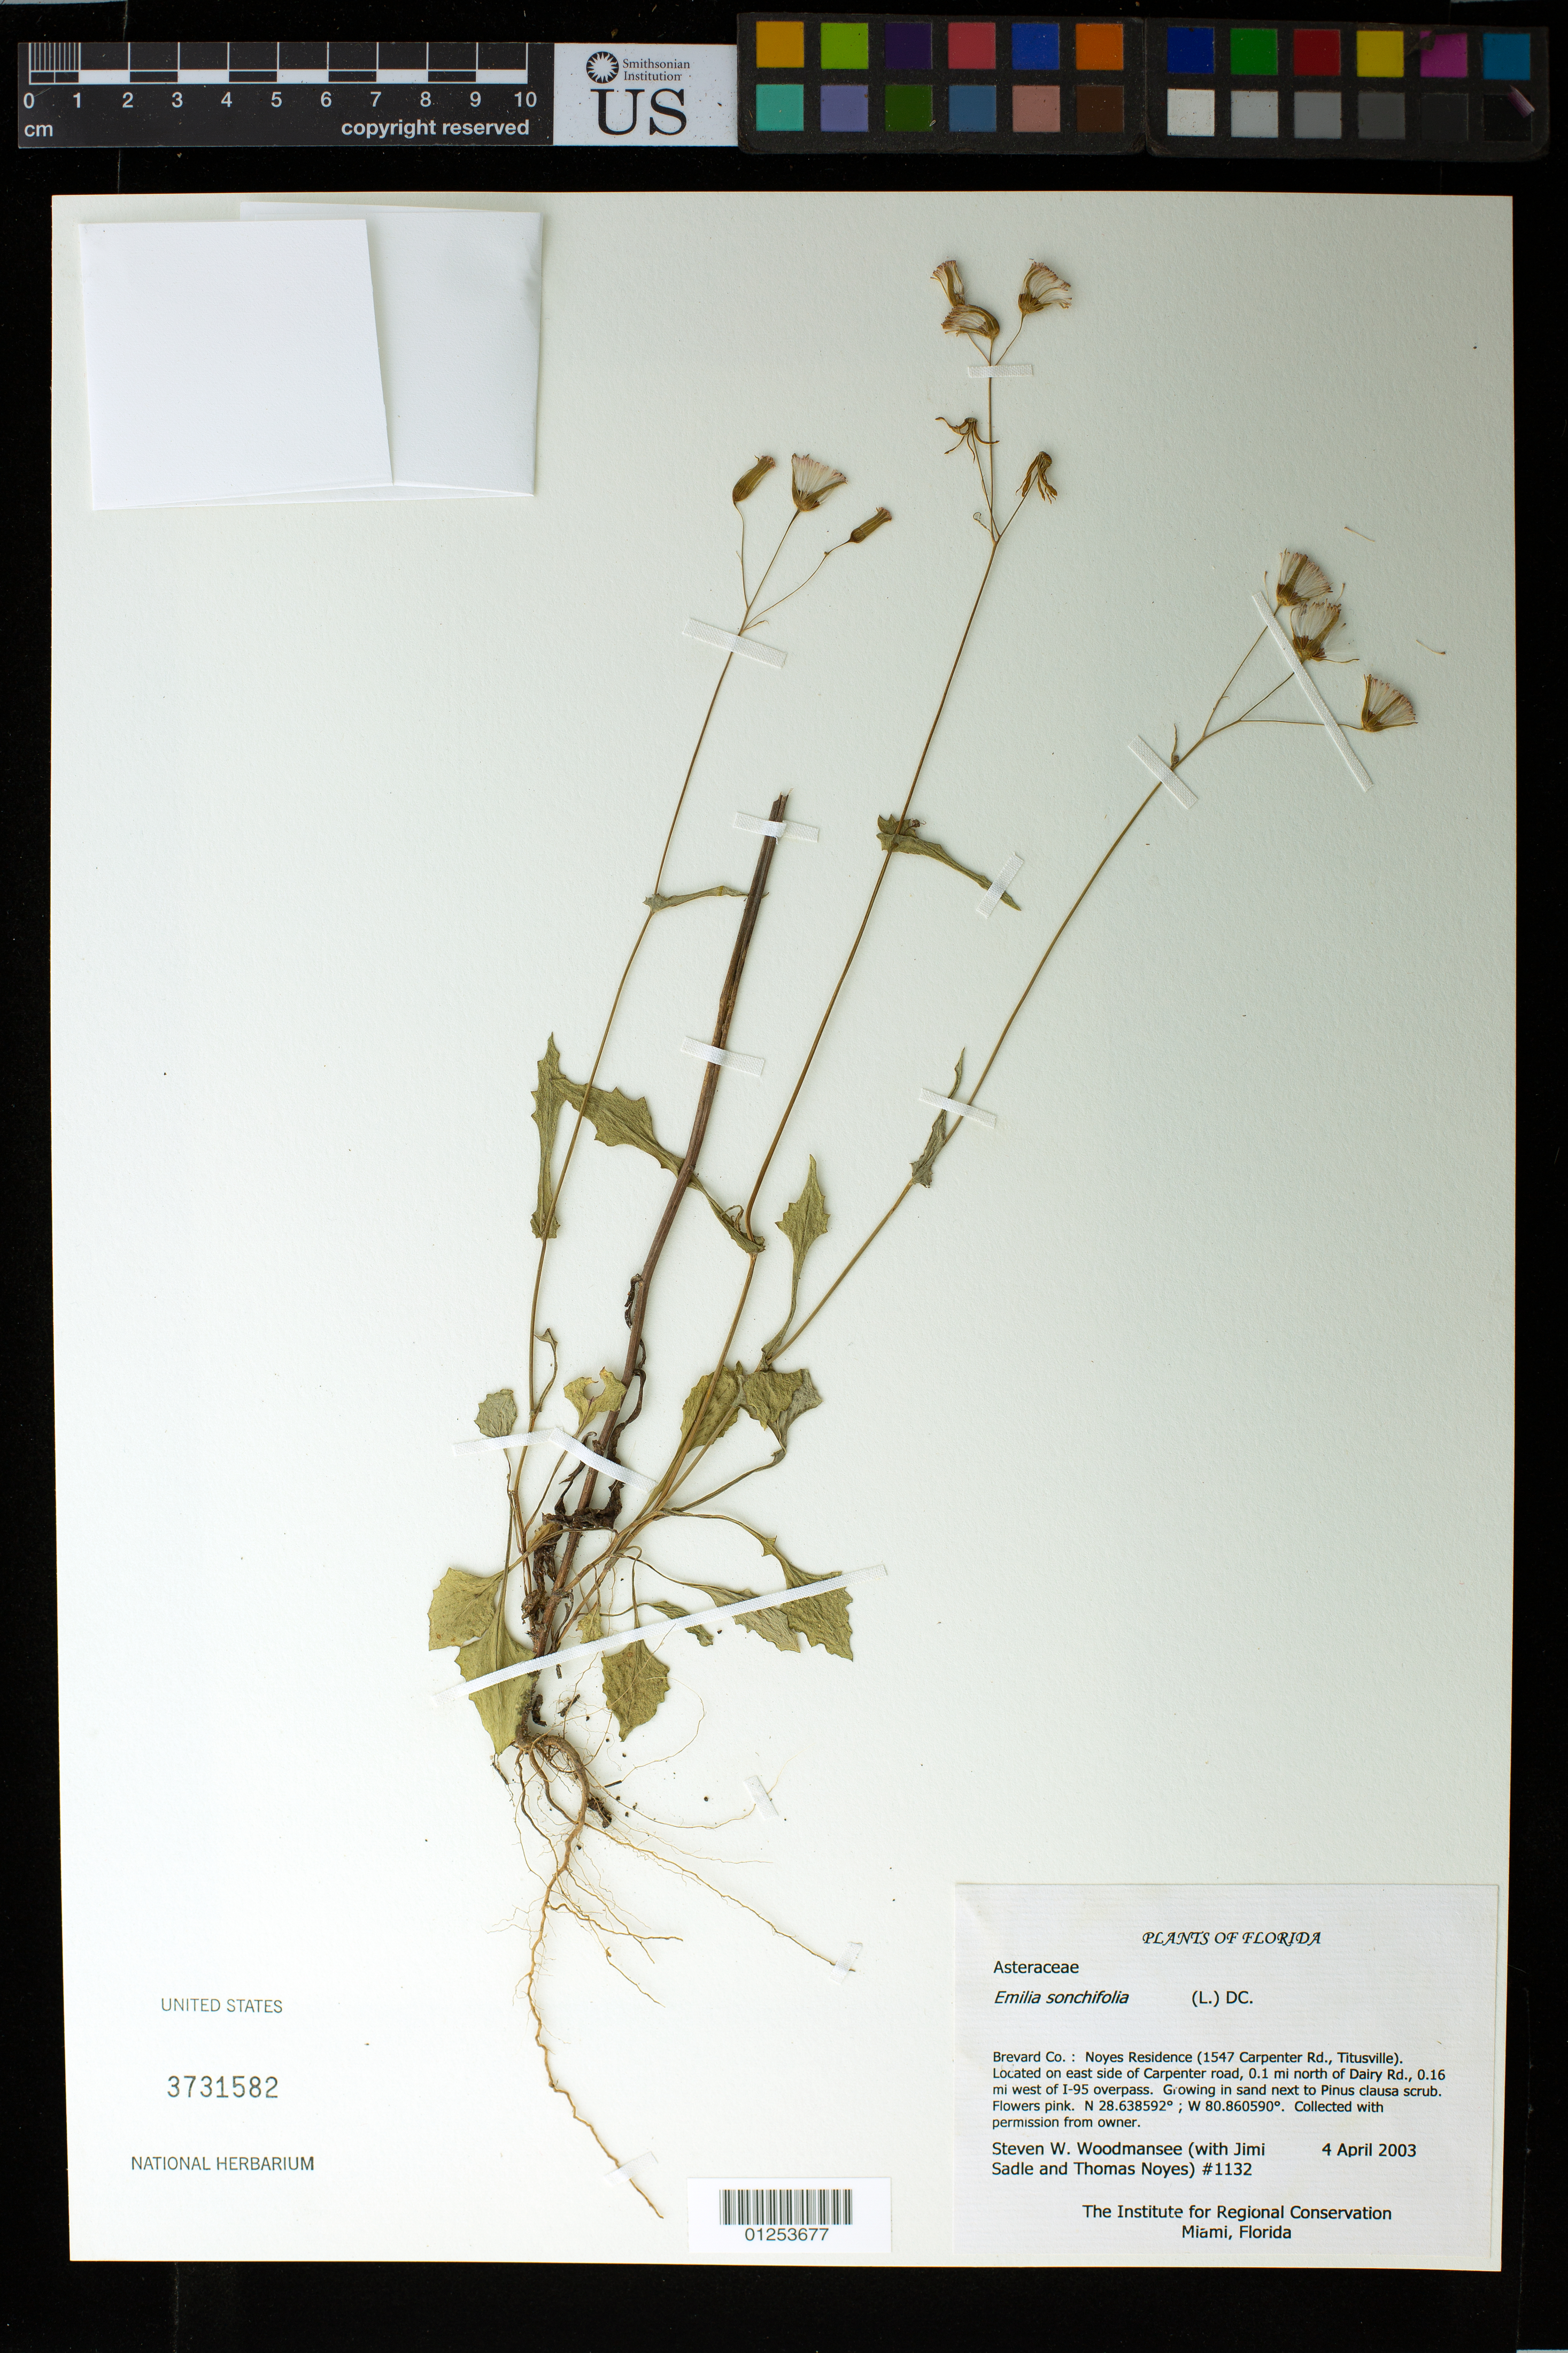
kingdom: Plantae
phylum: Tracheophyta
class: Magnoliopsida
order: Asterales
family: Asteraceae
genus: Emilia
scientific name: Emilia sonchifolia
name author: (L.) DC.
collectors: S. Woodmansee, J. Sadle & T. Noyes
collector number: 1132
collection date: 2003-04-04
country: United States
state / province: Florida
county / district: Brevard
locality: Brevard Co.: Noyes Residence (1547 Carpenter Rd., Titusville). Located on east side of Carpenter road, 0.1 mi north of Dairy Rd., 0.16 mi west of I-95 overpass.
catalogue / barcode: US 3731582